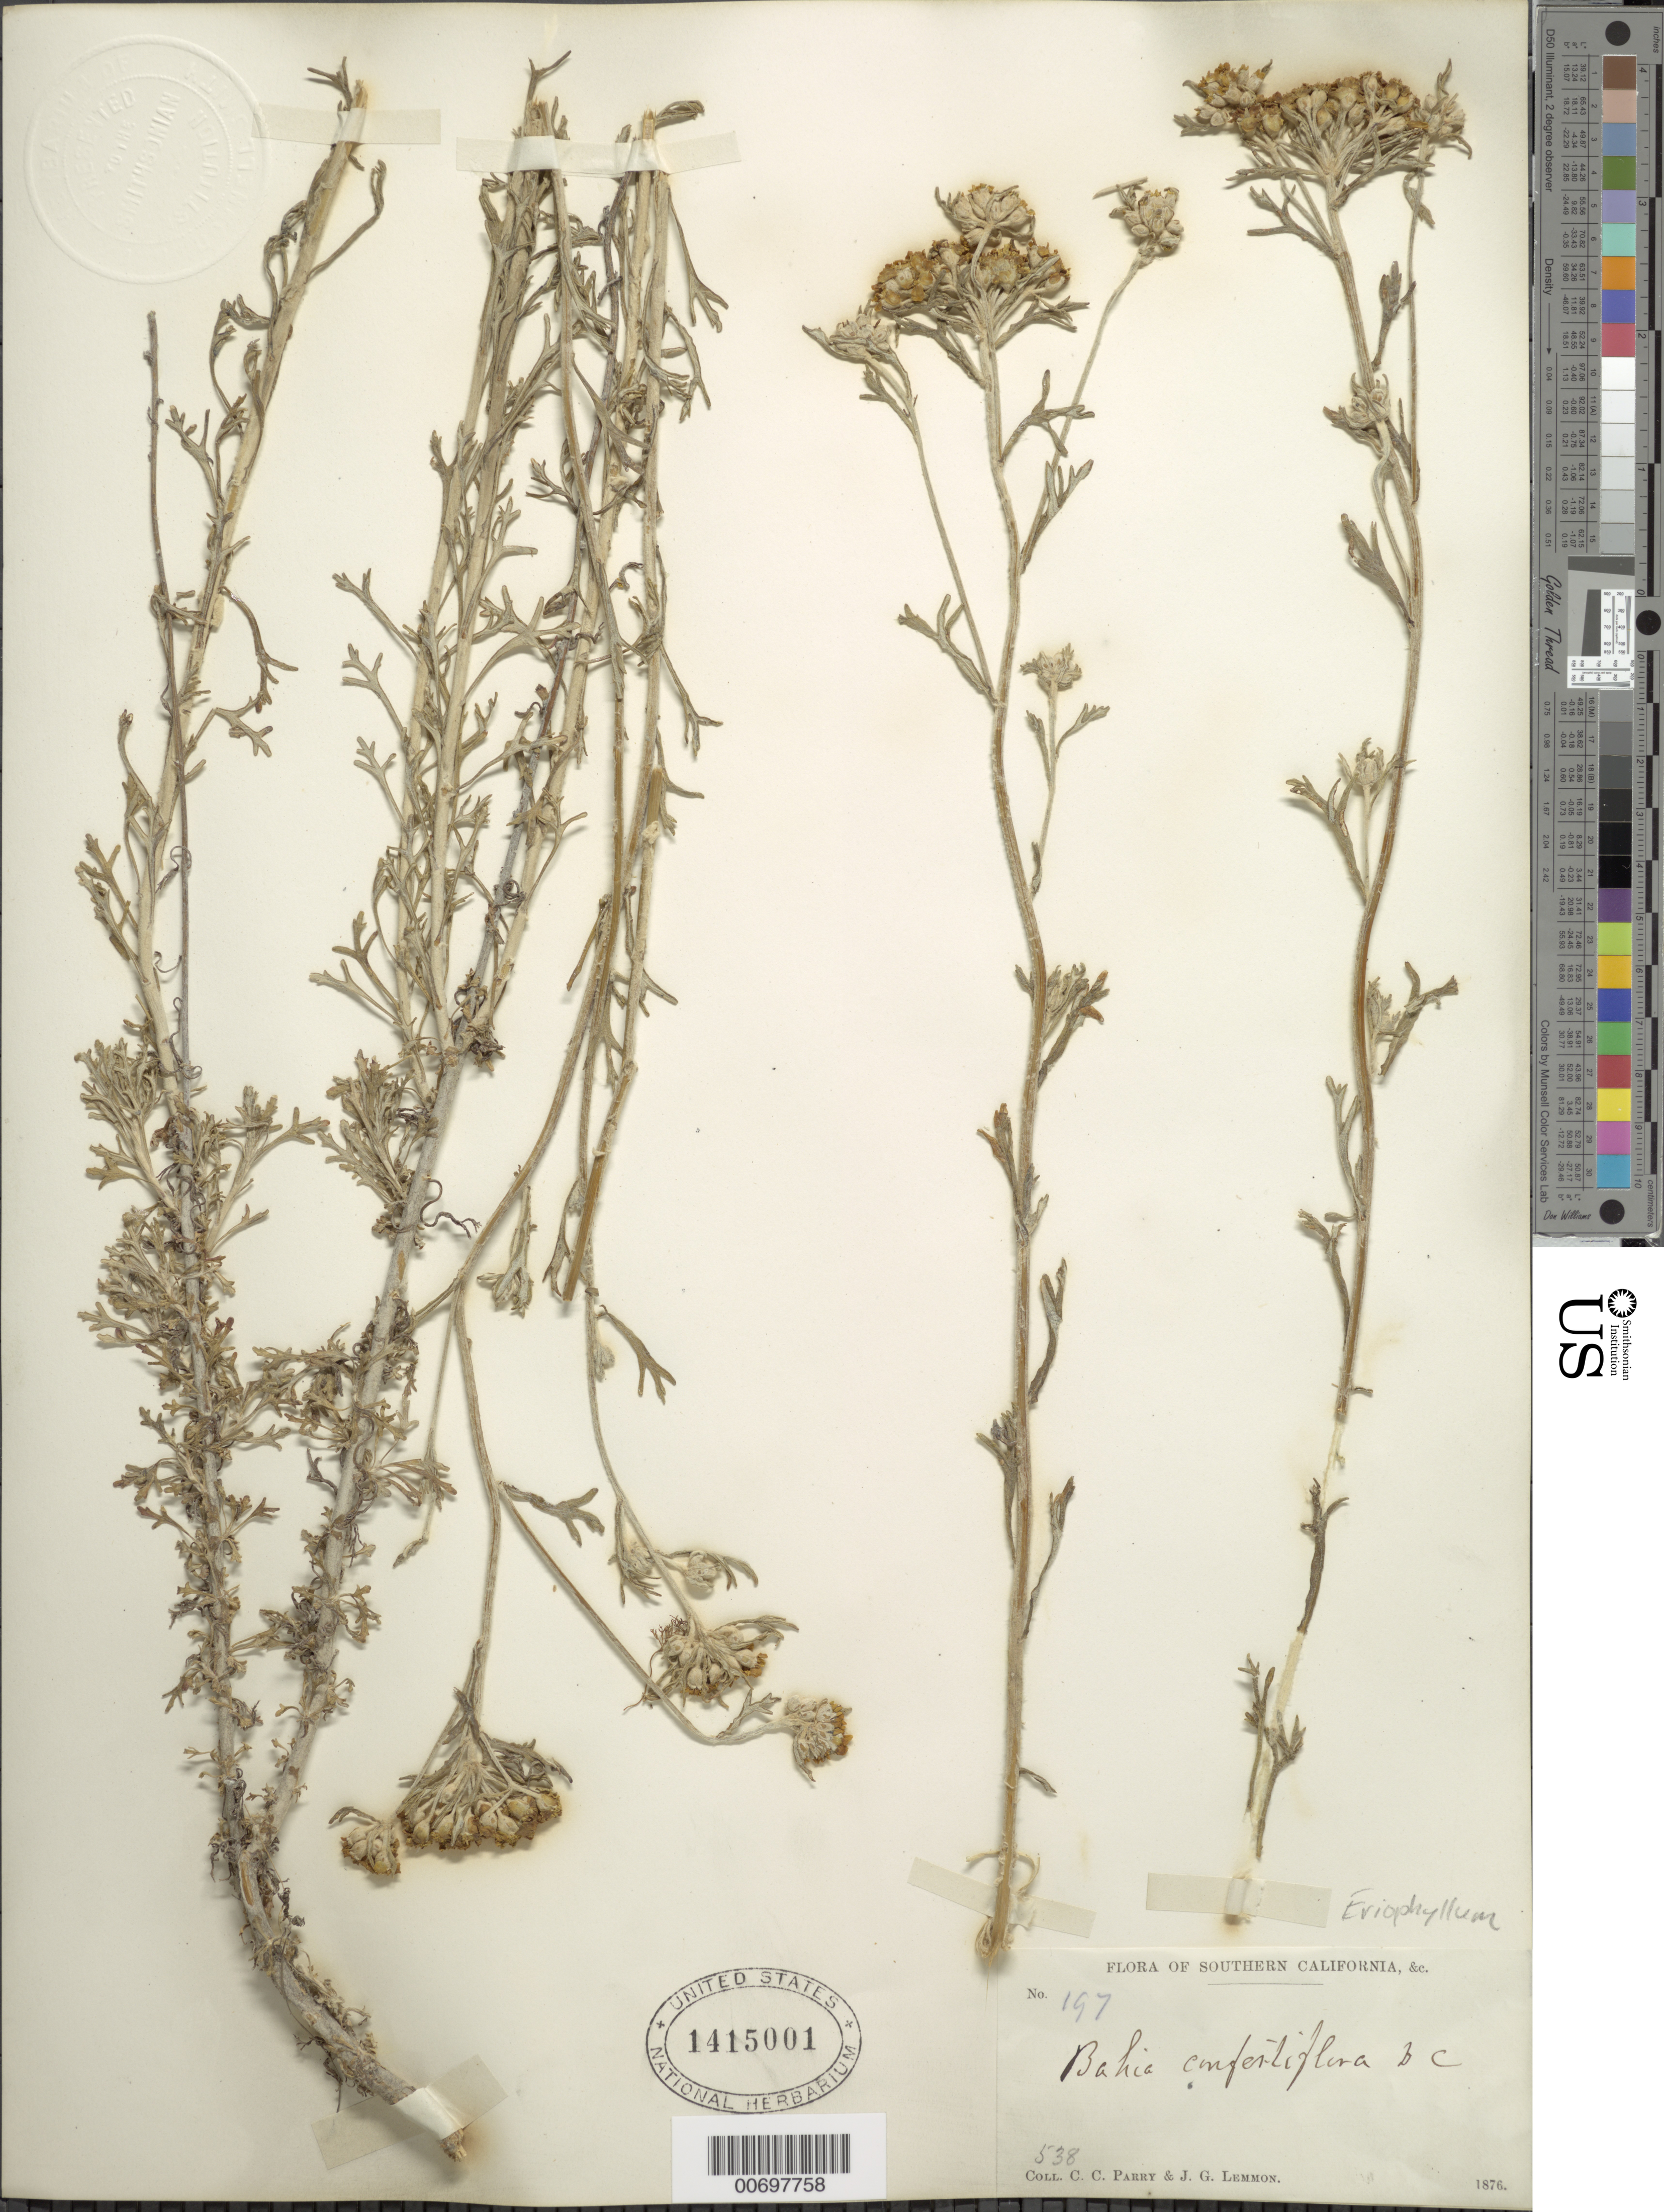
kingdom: Plantae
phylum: Tracheophyta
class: Magnoliopsida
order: Asterales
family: Asteraceae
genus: Eriophyllum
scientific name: Eriophyllum sp.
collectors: C. C. Parry & J. G. Lemmon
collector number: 197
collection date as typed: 1876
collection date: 1876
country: United States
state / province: California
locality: Southern.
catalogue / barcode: US 1415001